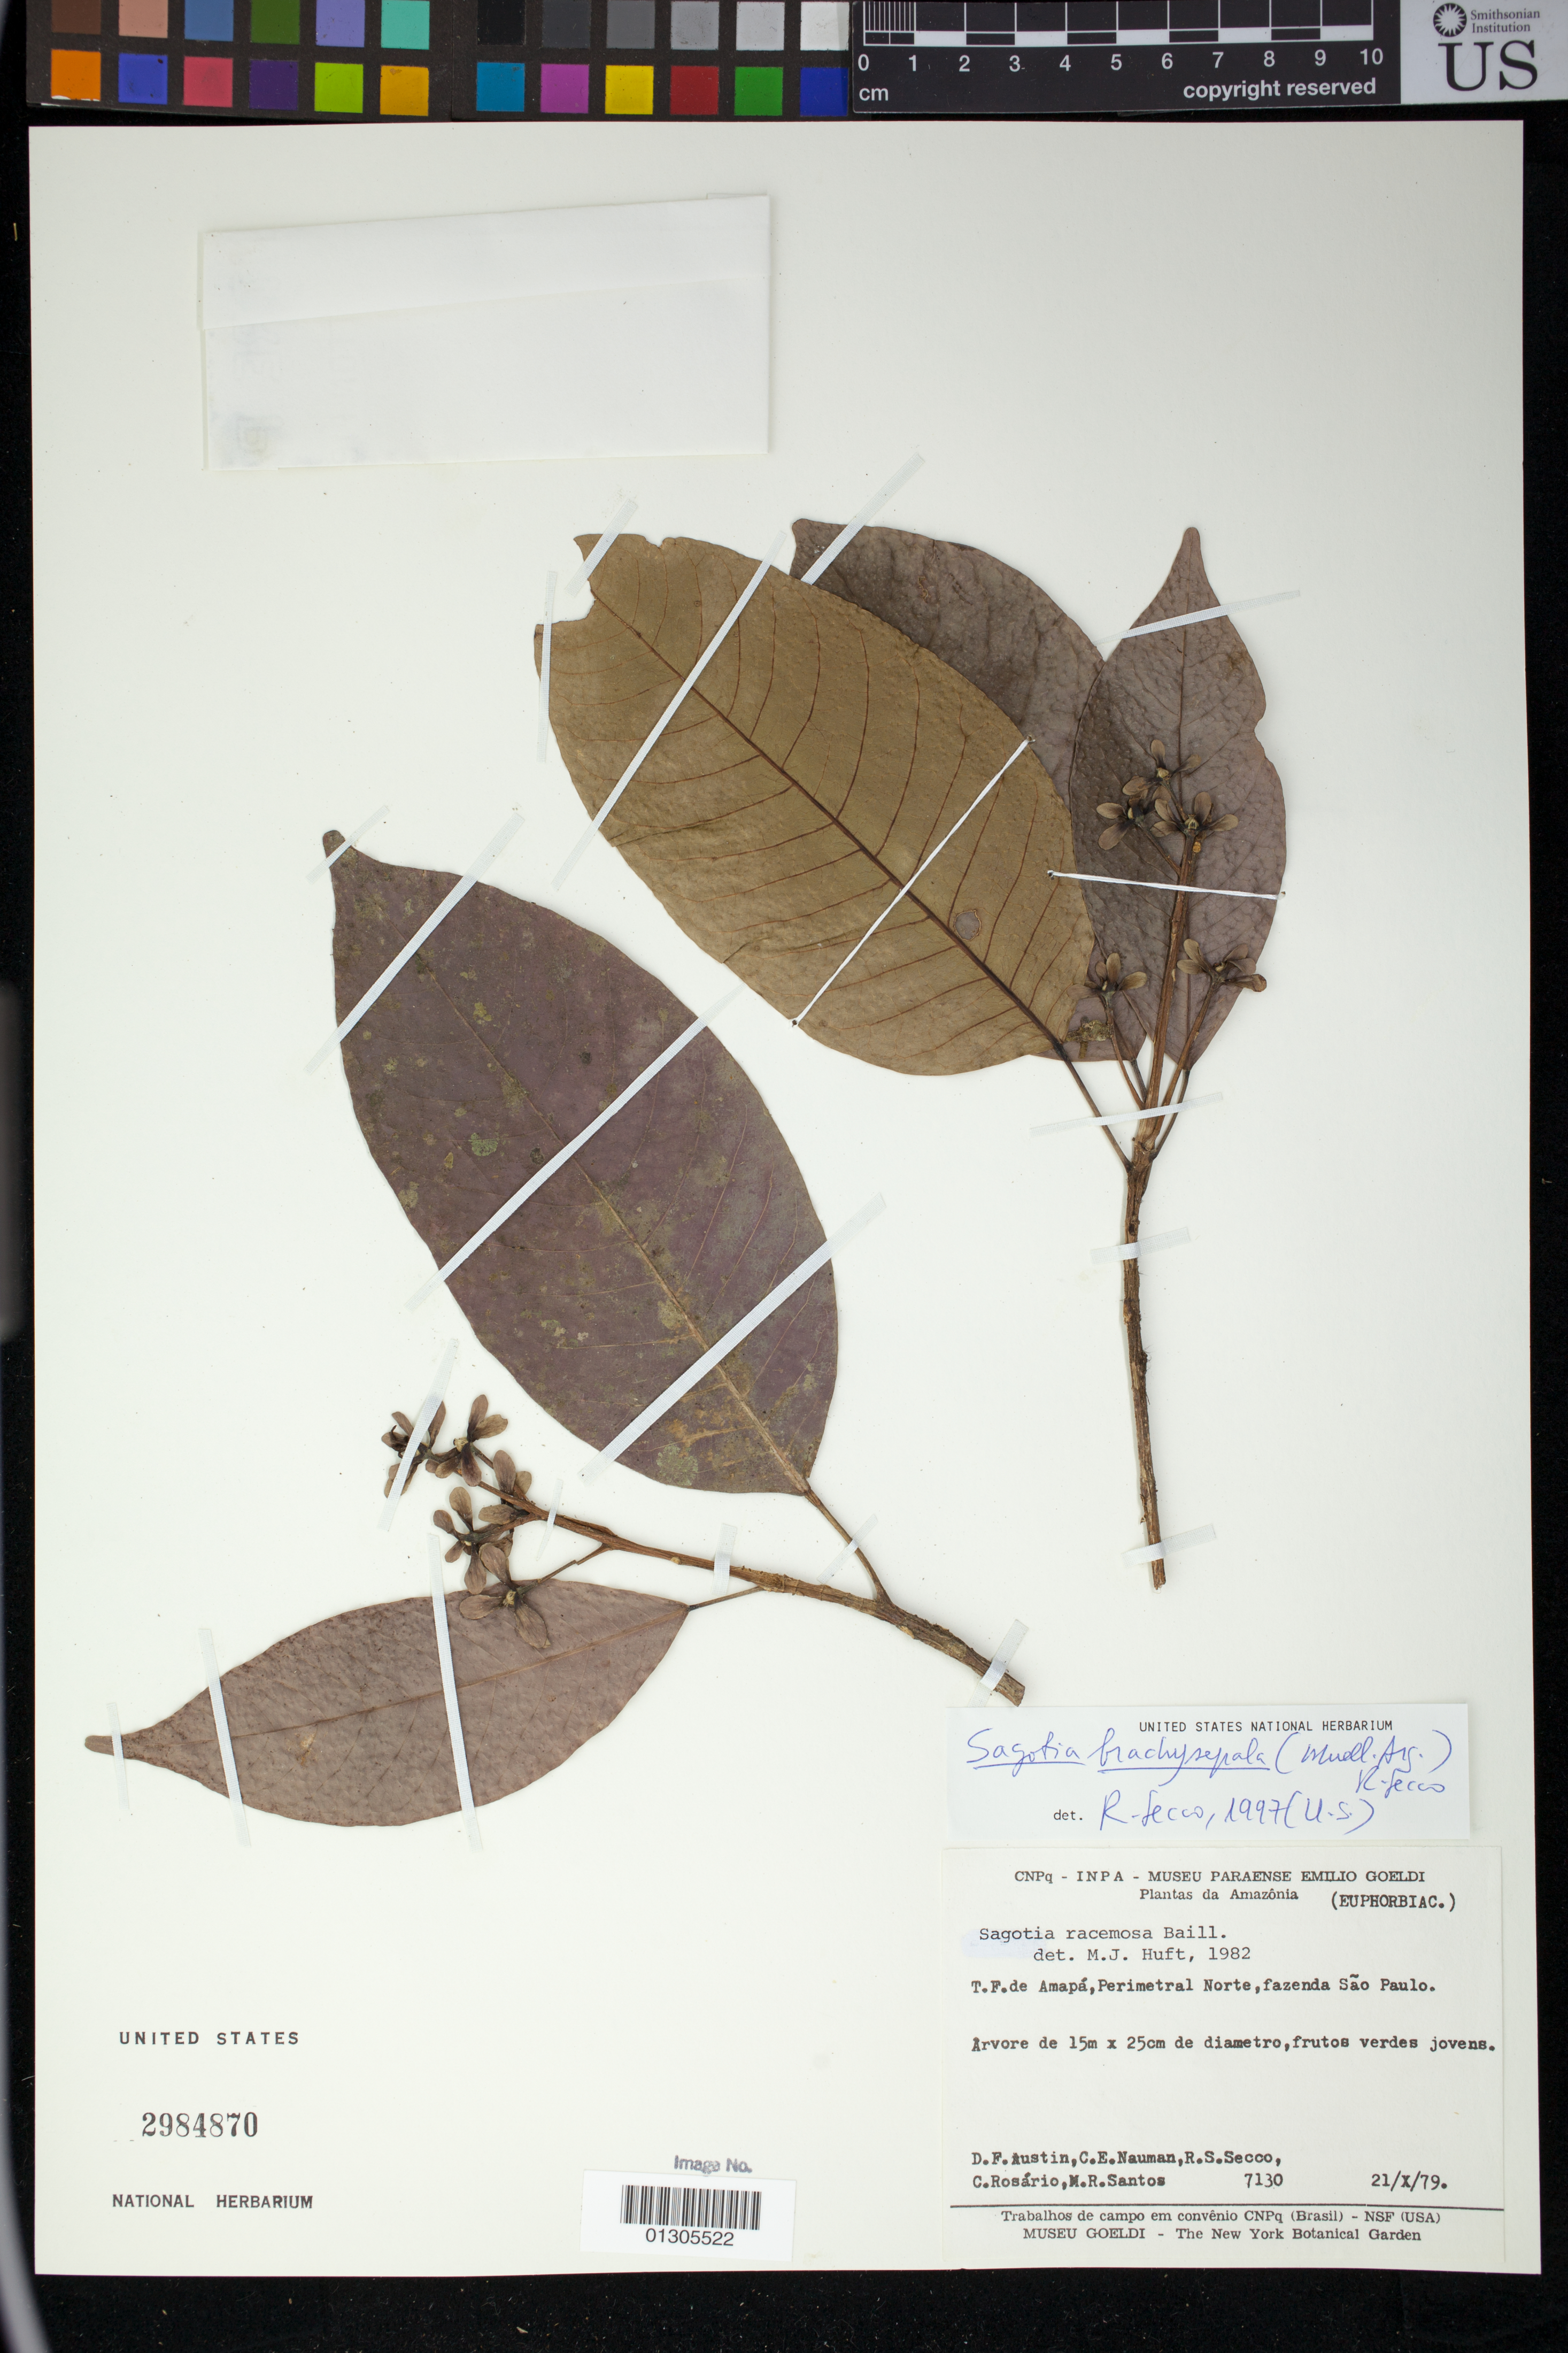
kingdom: Plantae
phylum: Tracheophyta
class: Magnoliopsida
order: Malpighiales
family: Euphorbiaceae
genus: Sagotia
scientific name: Sagotia racemosa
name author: Baill.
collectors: D. Austin, C. E. Nauman, C. S. Rosário, M. R. Santos & R. S. Secco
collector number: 7130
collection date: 1979-10-21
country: Brazil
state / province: Amapa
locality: Perimetral Norte, fazenda Sao Paulo.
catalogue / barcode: US 2984870